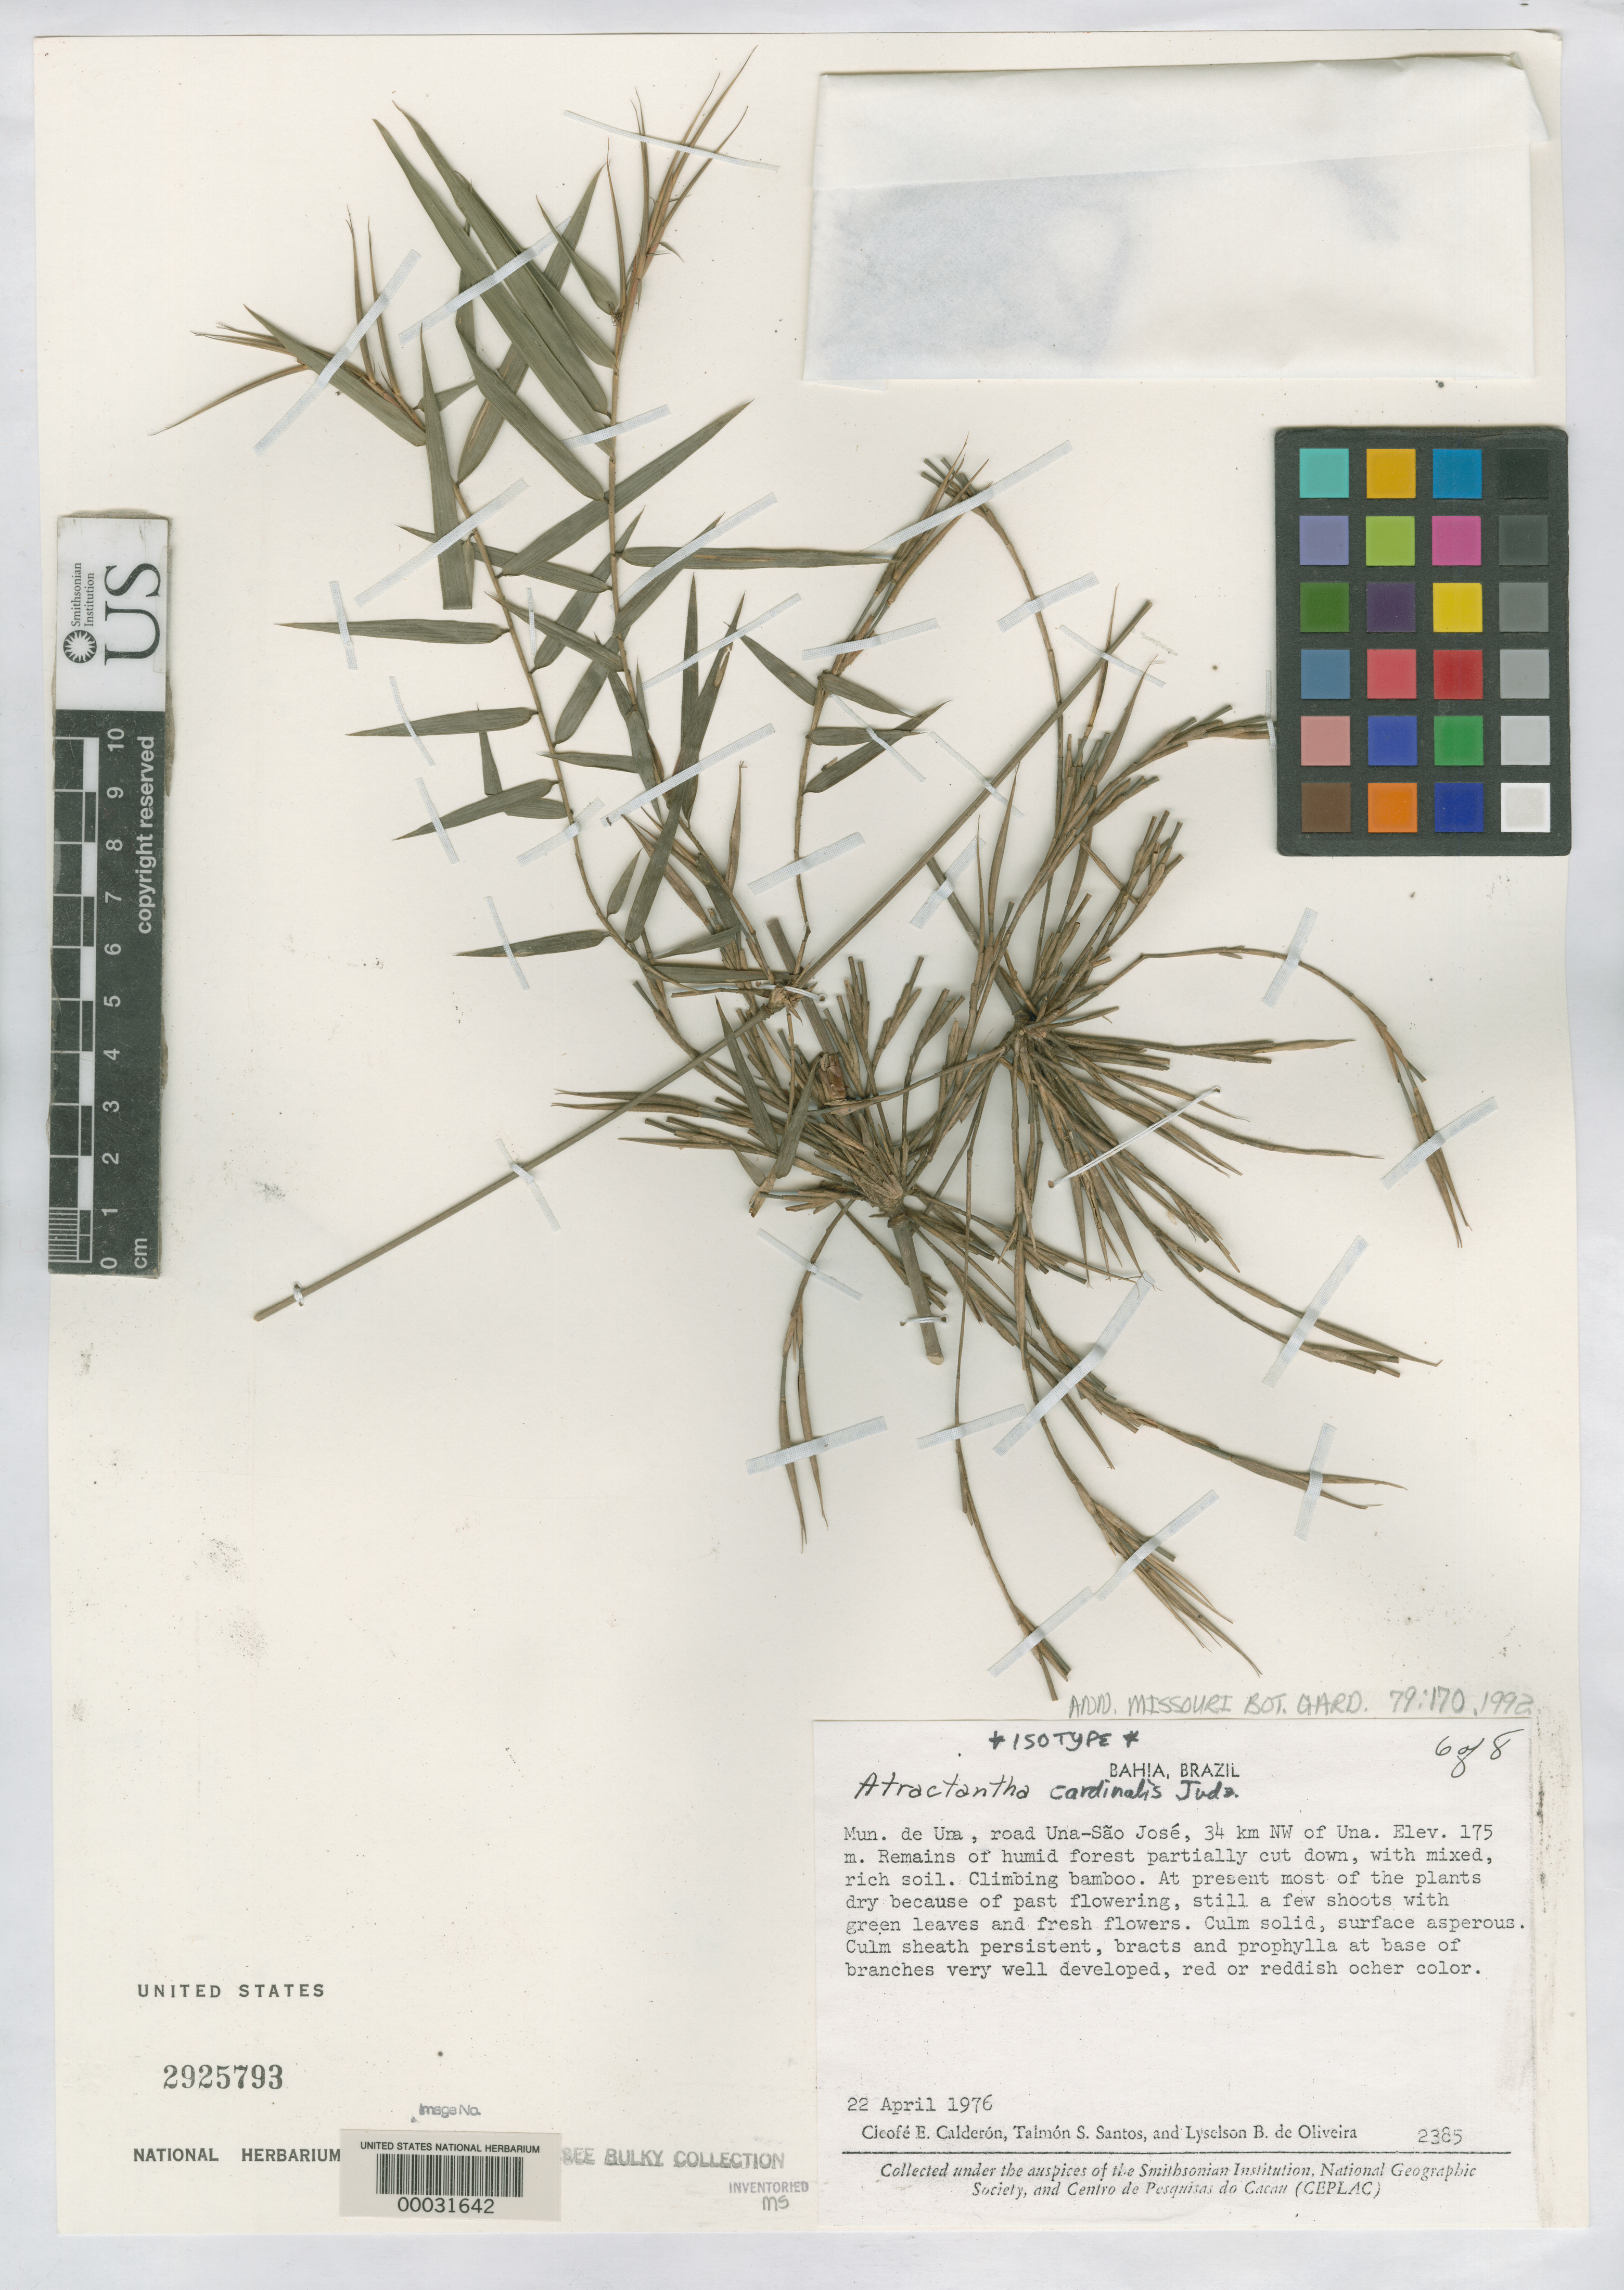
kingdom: Plantae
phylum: Tracheophyta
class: Liliopsida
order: Poales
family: Poaceae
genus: Atractantha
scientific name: Atractantha cardinalis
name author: Judz.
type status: Isotype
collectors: C. E. Calderón, T. S. Santos & L. Oliveira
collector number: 2385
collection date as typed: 22 Apr 1976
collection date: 1976-04-22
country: Brazil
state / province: Bahia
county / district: Una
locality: Una-Sao Jose road, 34 km NW of Una.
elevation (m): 175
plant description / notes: Additional type material filed separately with bulky bamboos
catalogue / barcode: US 2925793